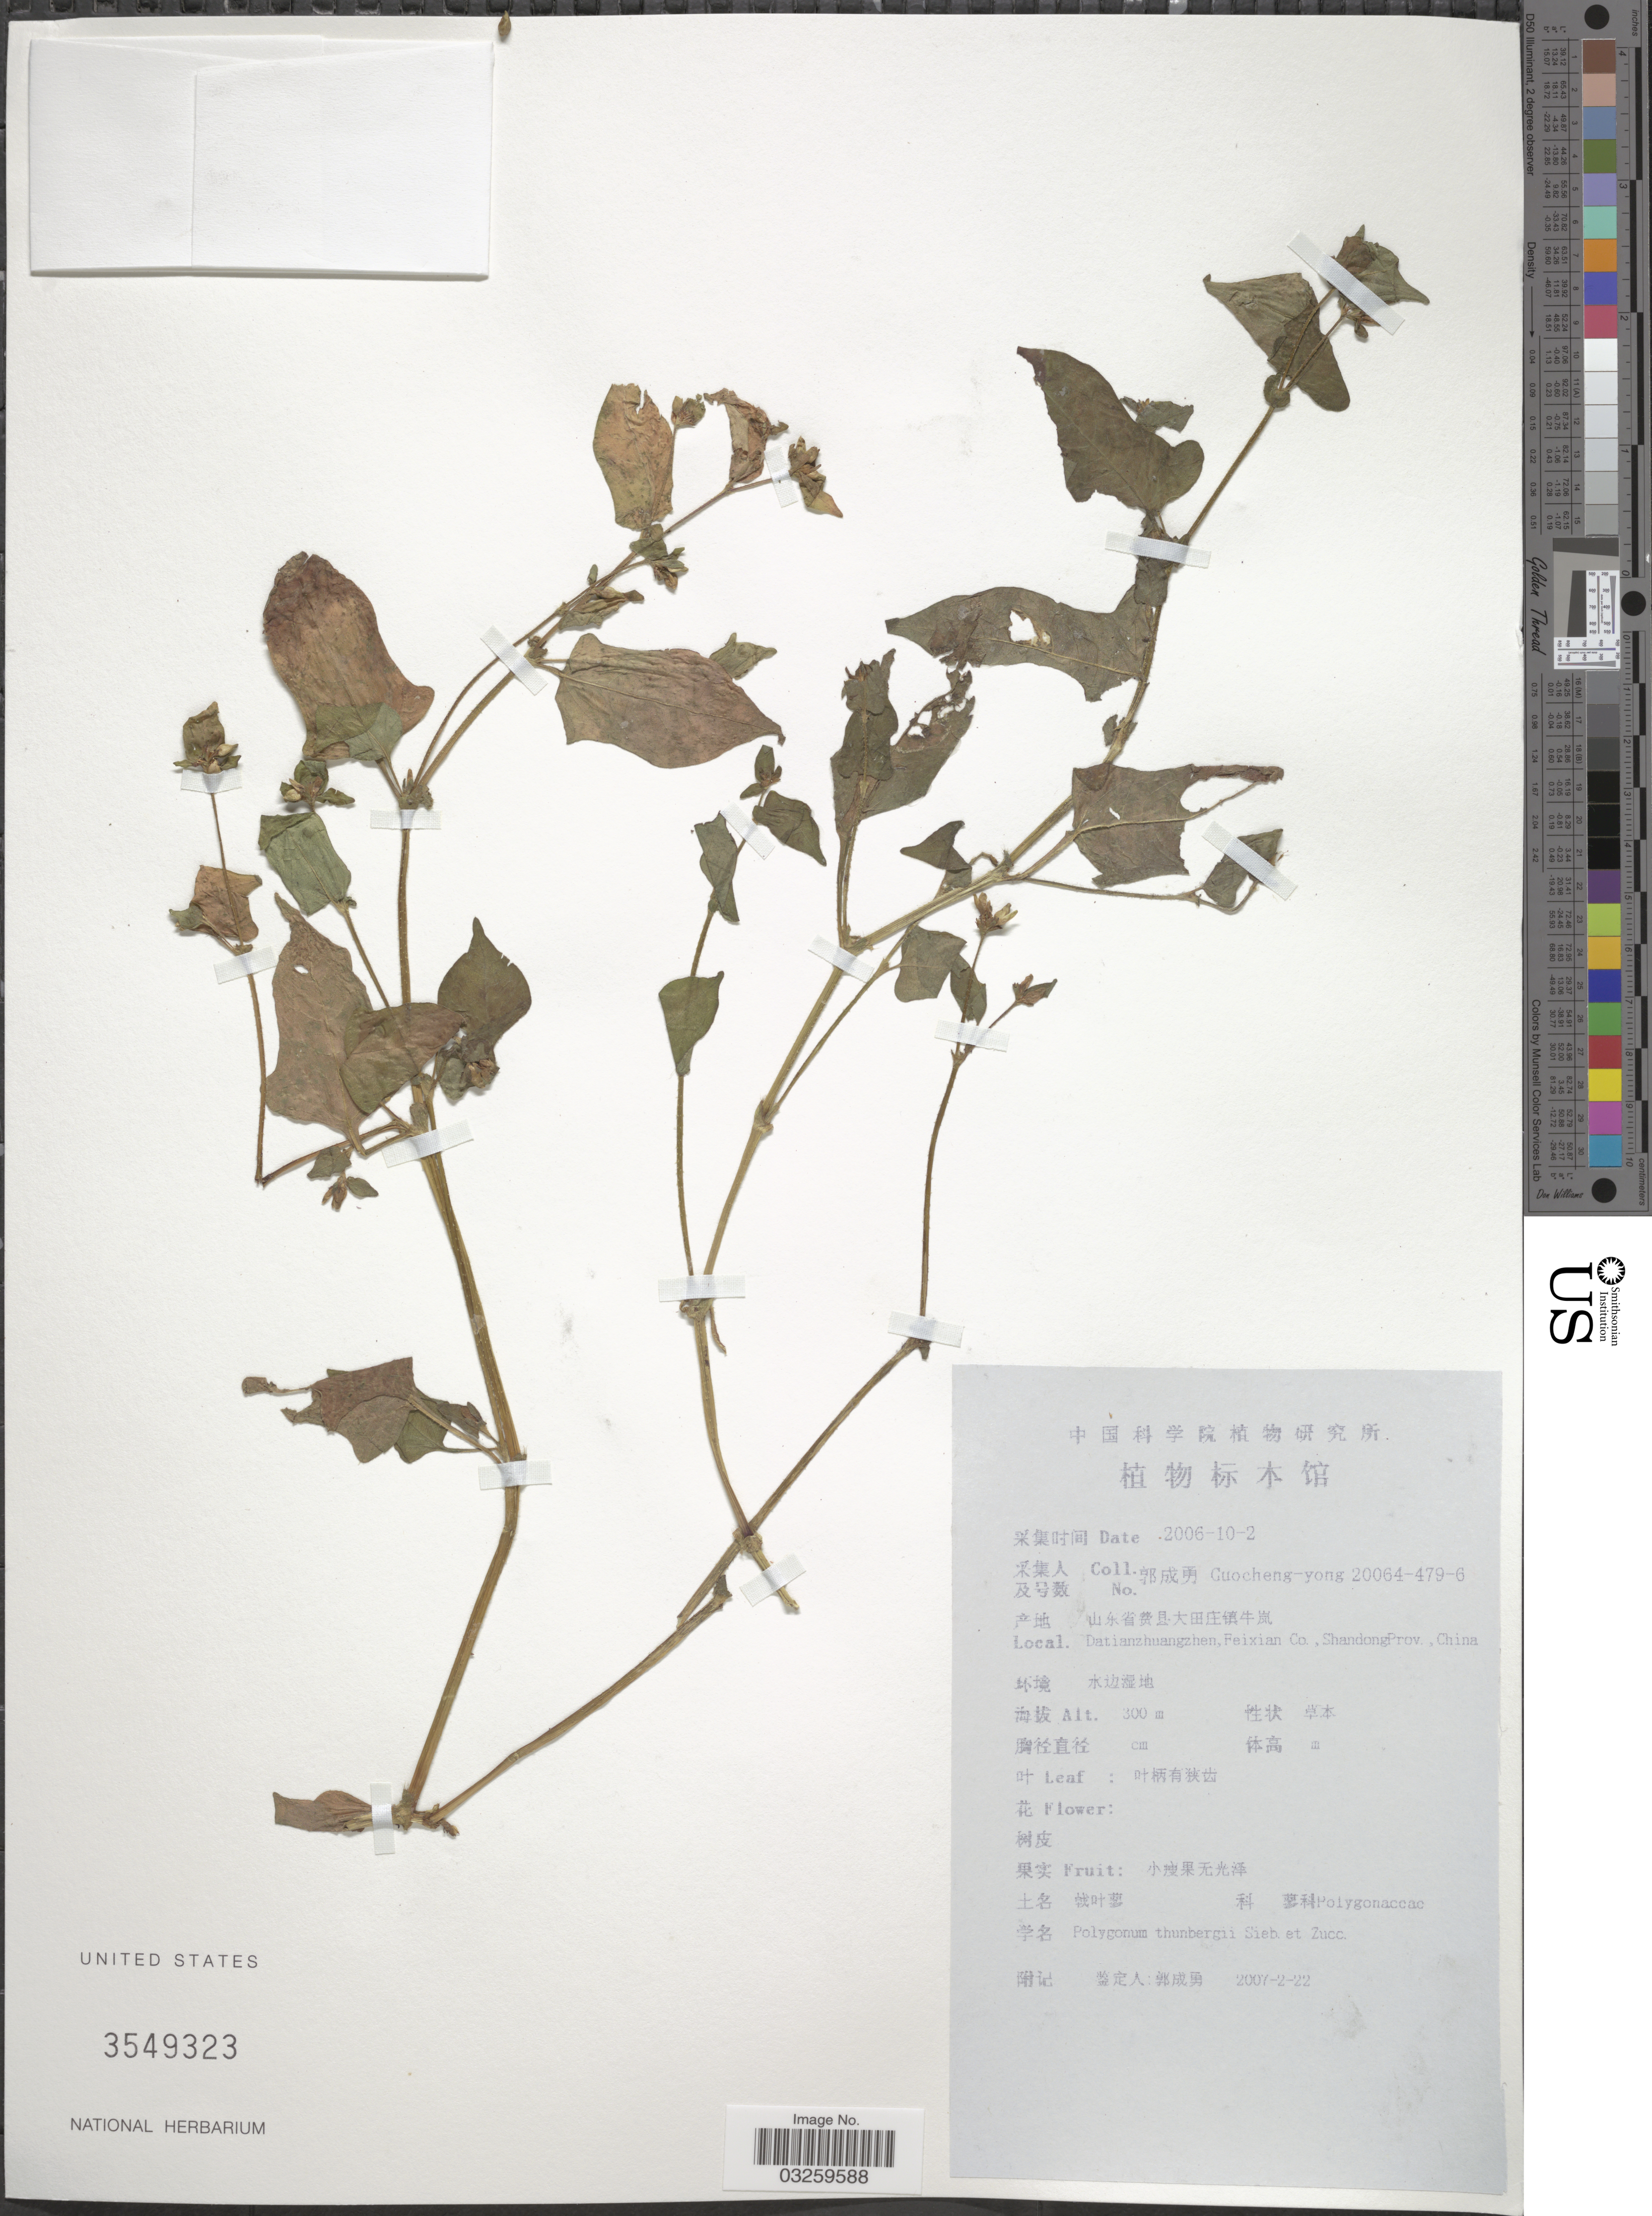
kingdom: Plantae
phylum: Tracheophyta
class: Magnoliopsida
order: Caryophyllales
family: Polygonaceae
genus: Polygonum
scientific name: Polygonum thunbergii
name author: Siebold & Zucc.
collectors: Guo cheng-yong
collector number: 200644796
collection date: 2006-10-02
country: China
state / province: Shandong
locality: Datianzhuangzhen, Feixian Co.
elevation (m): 300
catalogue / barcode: US 3549323